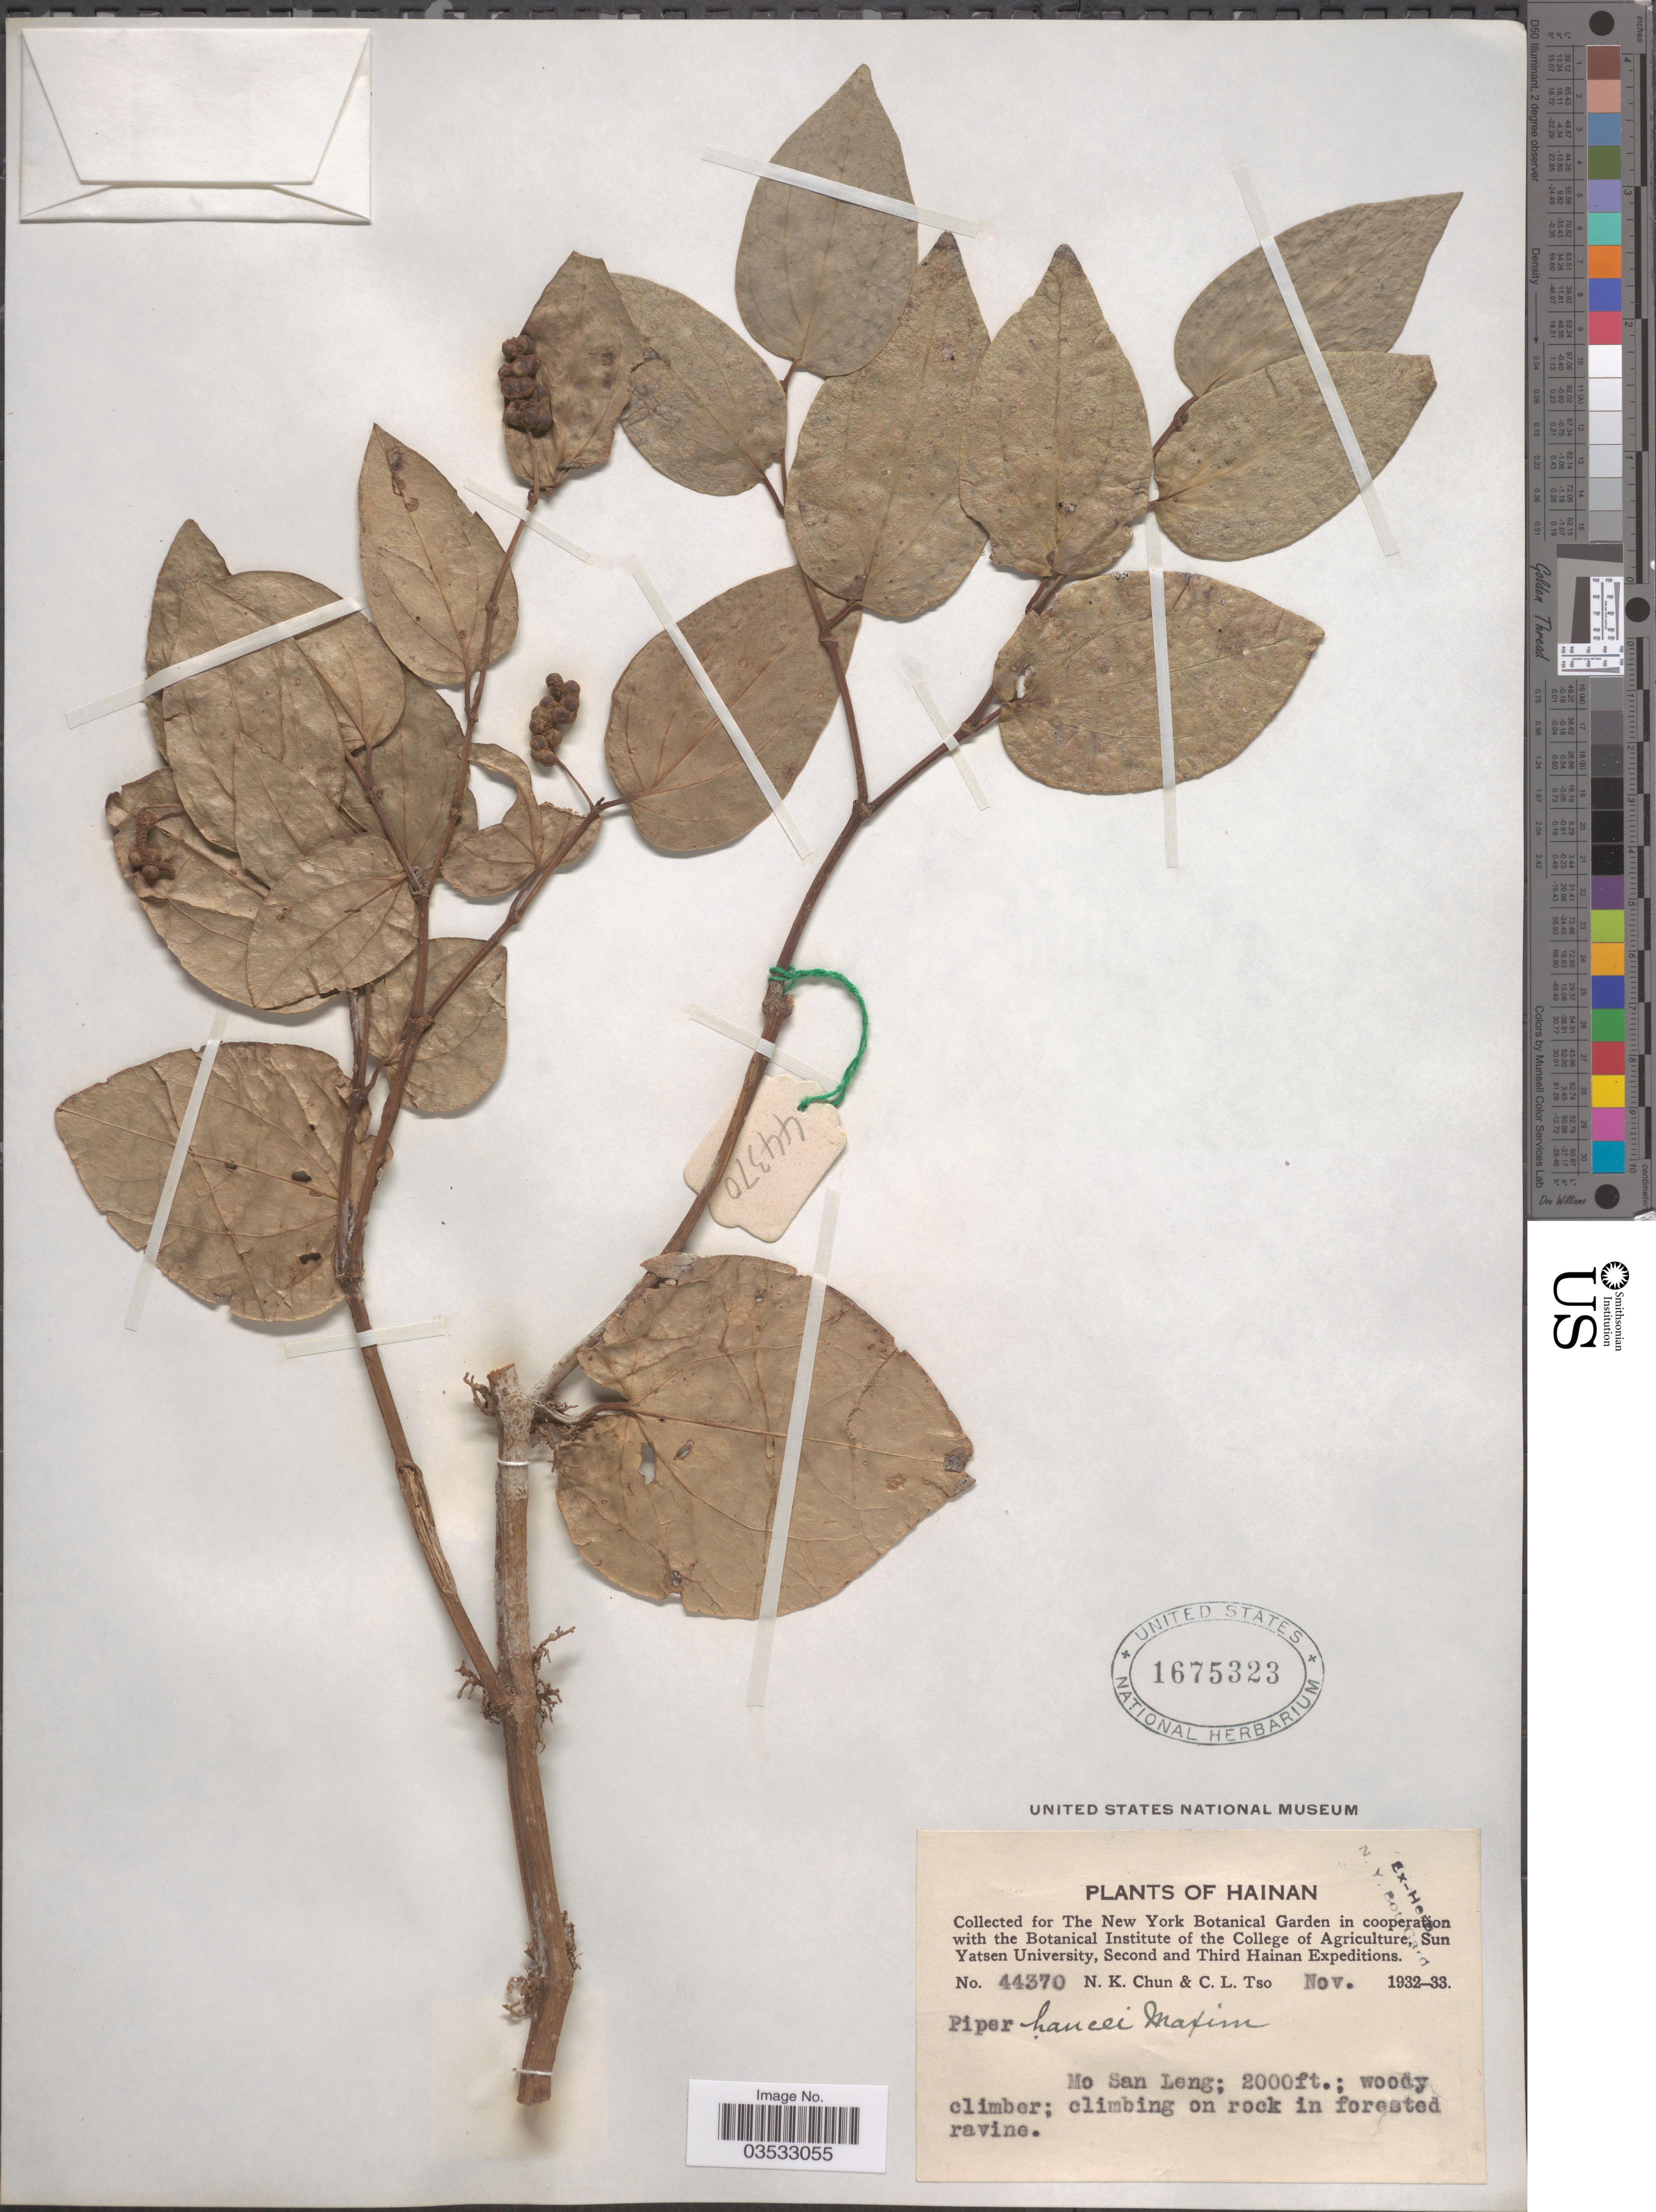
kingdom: Plantae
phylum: Tracheophyta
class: Magnoliopsida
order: Piperales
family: Piperaceae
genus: Piper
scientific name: Piper hancei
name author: Maxim.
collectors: N. K. Chun & C. Tso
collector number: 44370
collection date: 1932-11/1933-11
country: China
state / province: Hainan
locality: Mo San Leng.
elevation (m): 610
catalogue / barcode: US 1675323